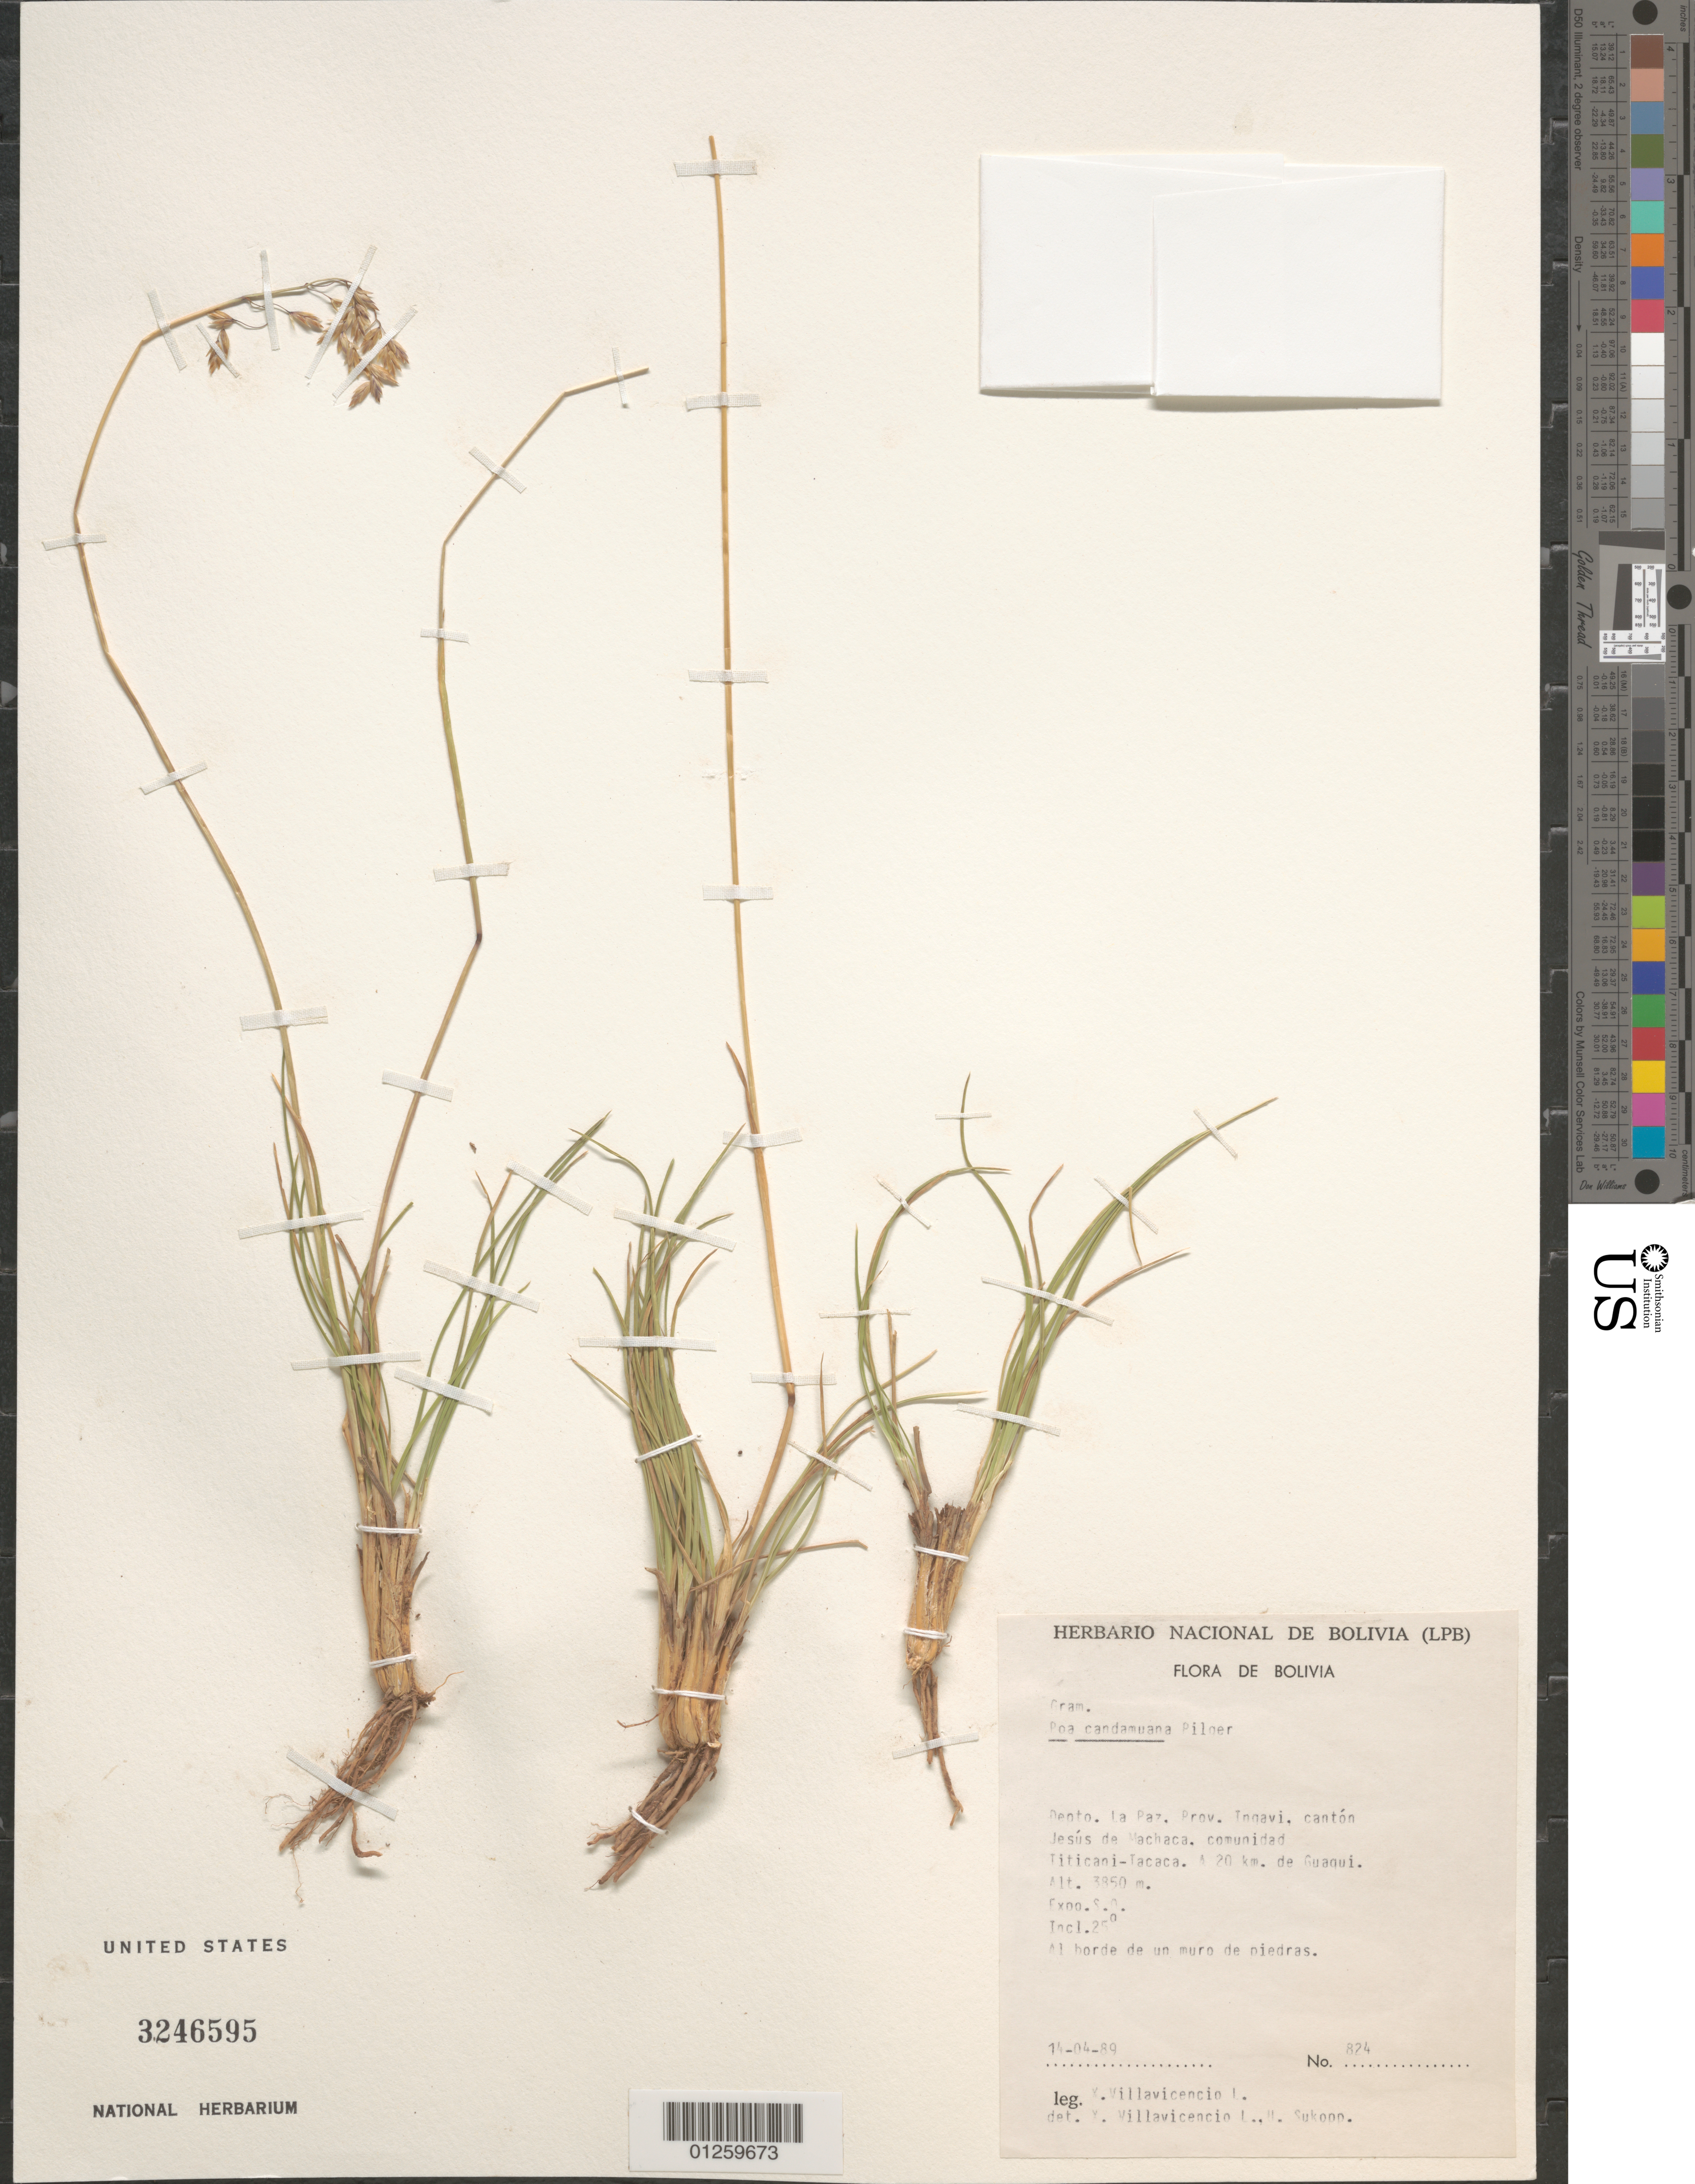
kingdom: Plantae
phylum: Tracheophyta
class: Liliopsida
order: Poales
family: Poaceae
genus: Poa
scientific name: Poa candamoana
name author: Pilg.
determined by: Soreng, Robert J., Research Associate (BOT), Smithsonian Institution - National Museum of Natural History (UNITED STATES)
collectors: Villavicencio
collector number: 824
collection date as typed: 14-04-89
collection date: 1989-04-14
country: Bolivia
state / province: La Paz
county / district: Ingavi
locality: Jesus de Machaca, comunidad Titicani-Tacaca. a 20 km. de Guaqui.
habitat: Expo. S.W.(S.O.) Incl. 25 degrees. Al borde de un muro de piedras.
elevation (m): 3850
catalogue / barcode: US 3246595